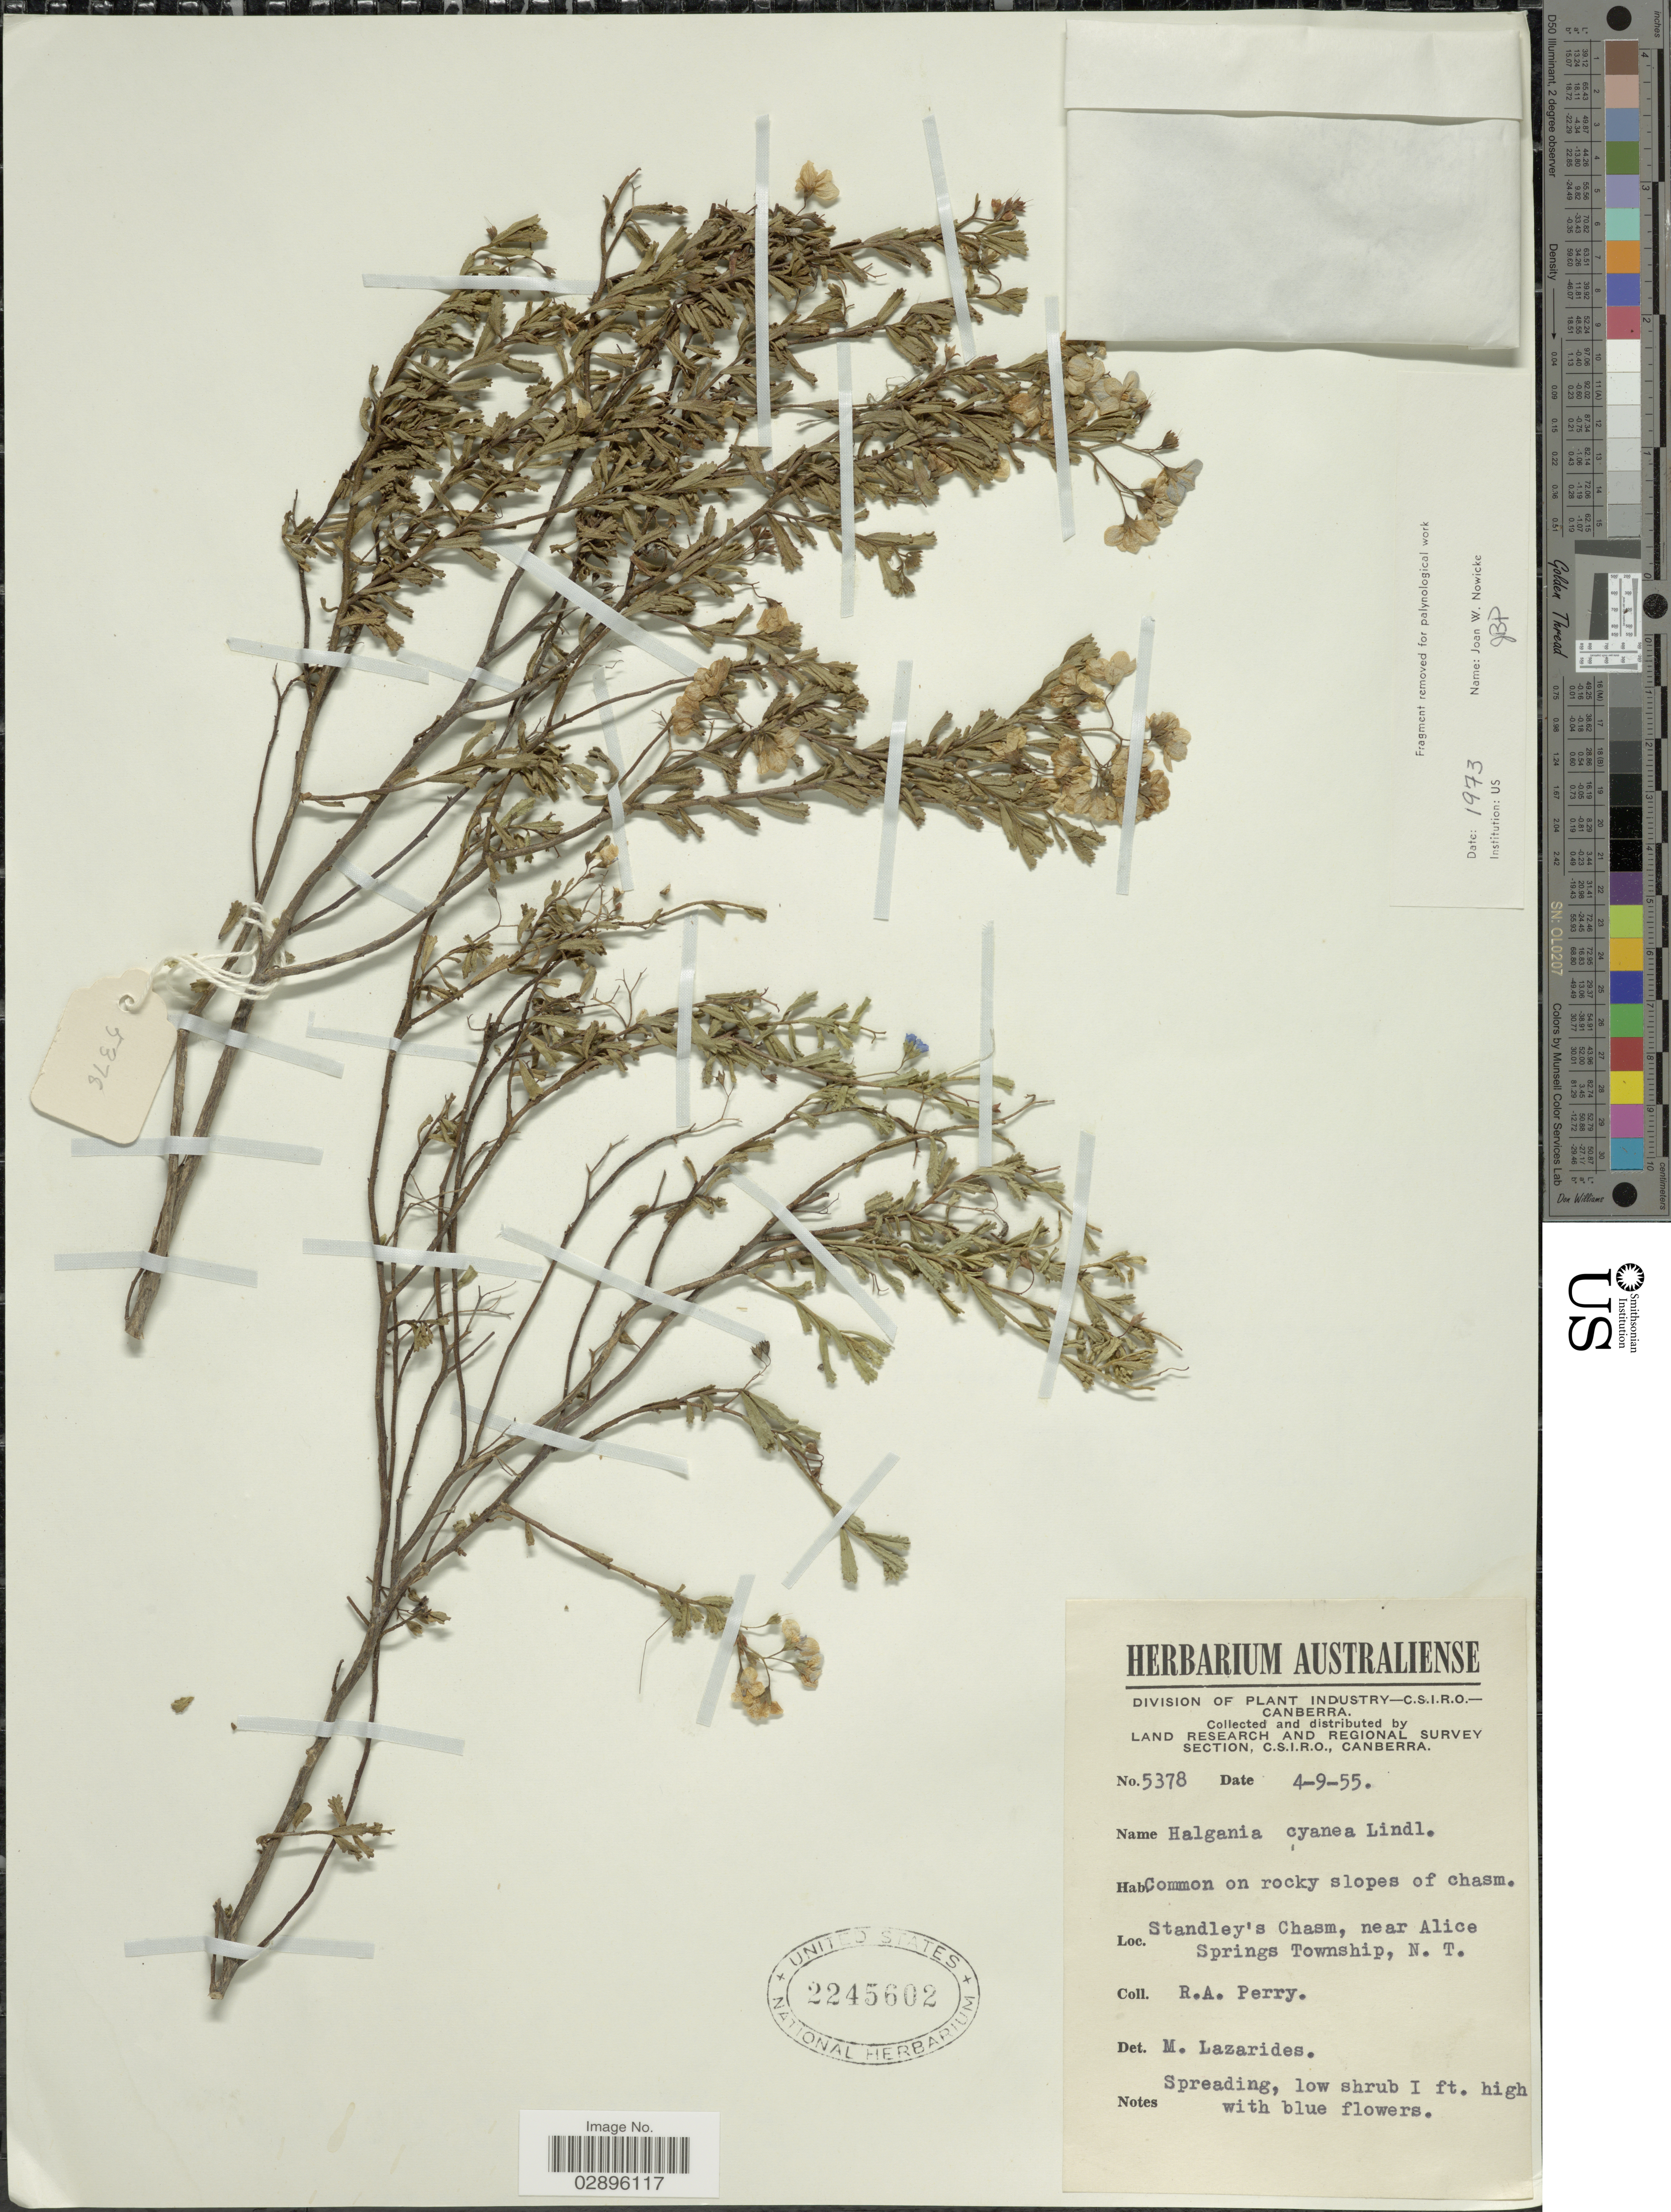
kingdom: Plantae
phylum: Tracheophyta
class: Magnoliopsida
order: Boraginales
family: Ehretiaceae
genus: Halgania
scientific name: Halgania cyanea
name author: Lindl.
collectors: Perry, R. A.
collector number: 5378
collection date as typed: Transcribed d/m/y: 4/9/55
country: Australia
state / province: Northern Territory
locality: Standley's Chasm, near Alice Springs Township, N. T.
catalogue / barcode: US 2245602